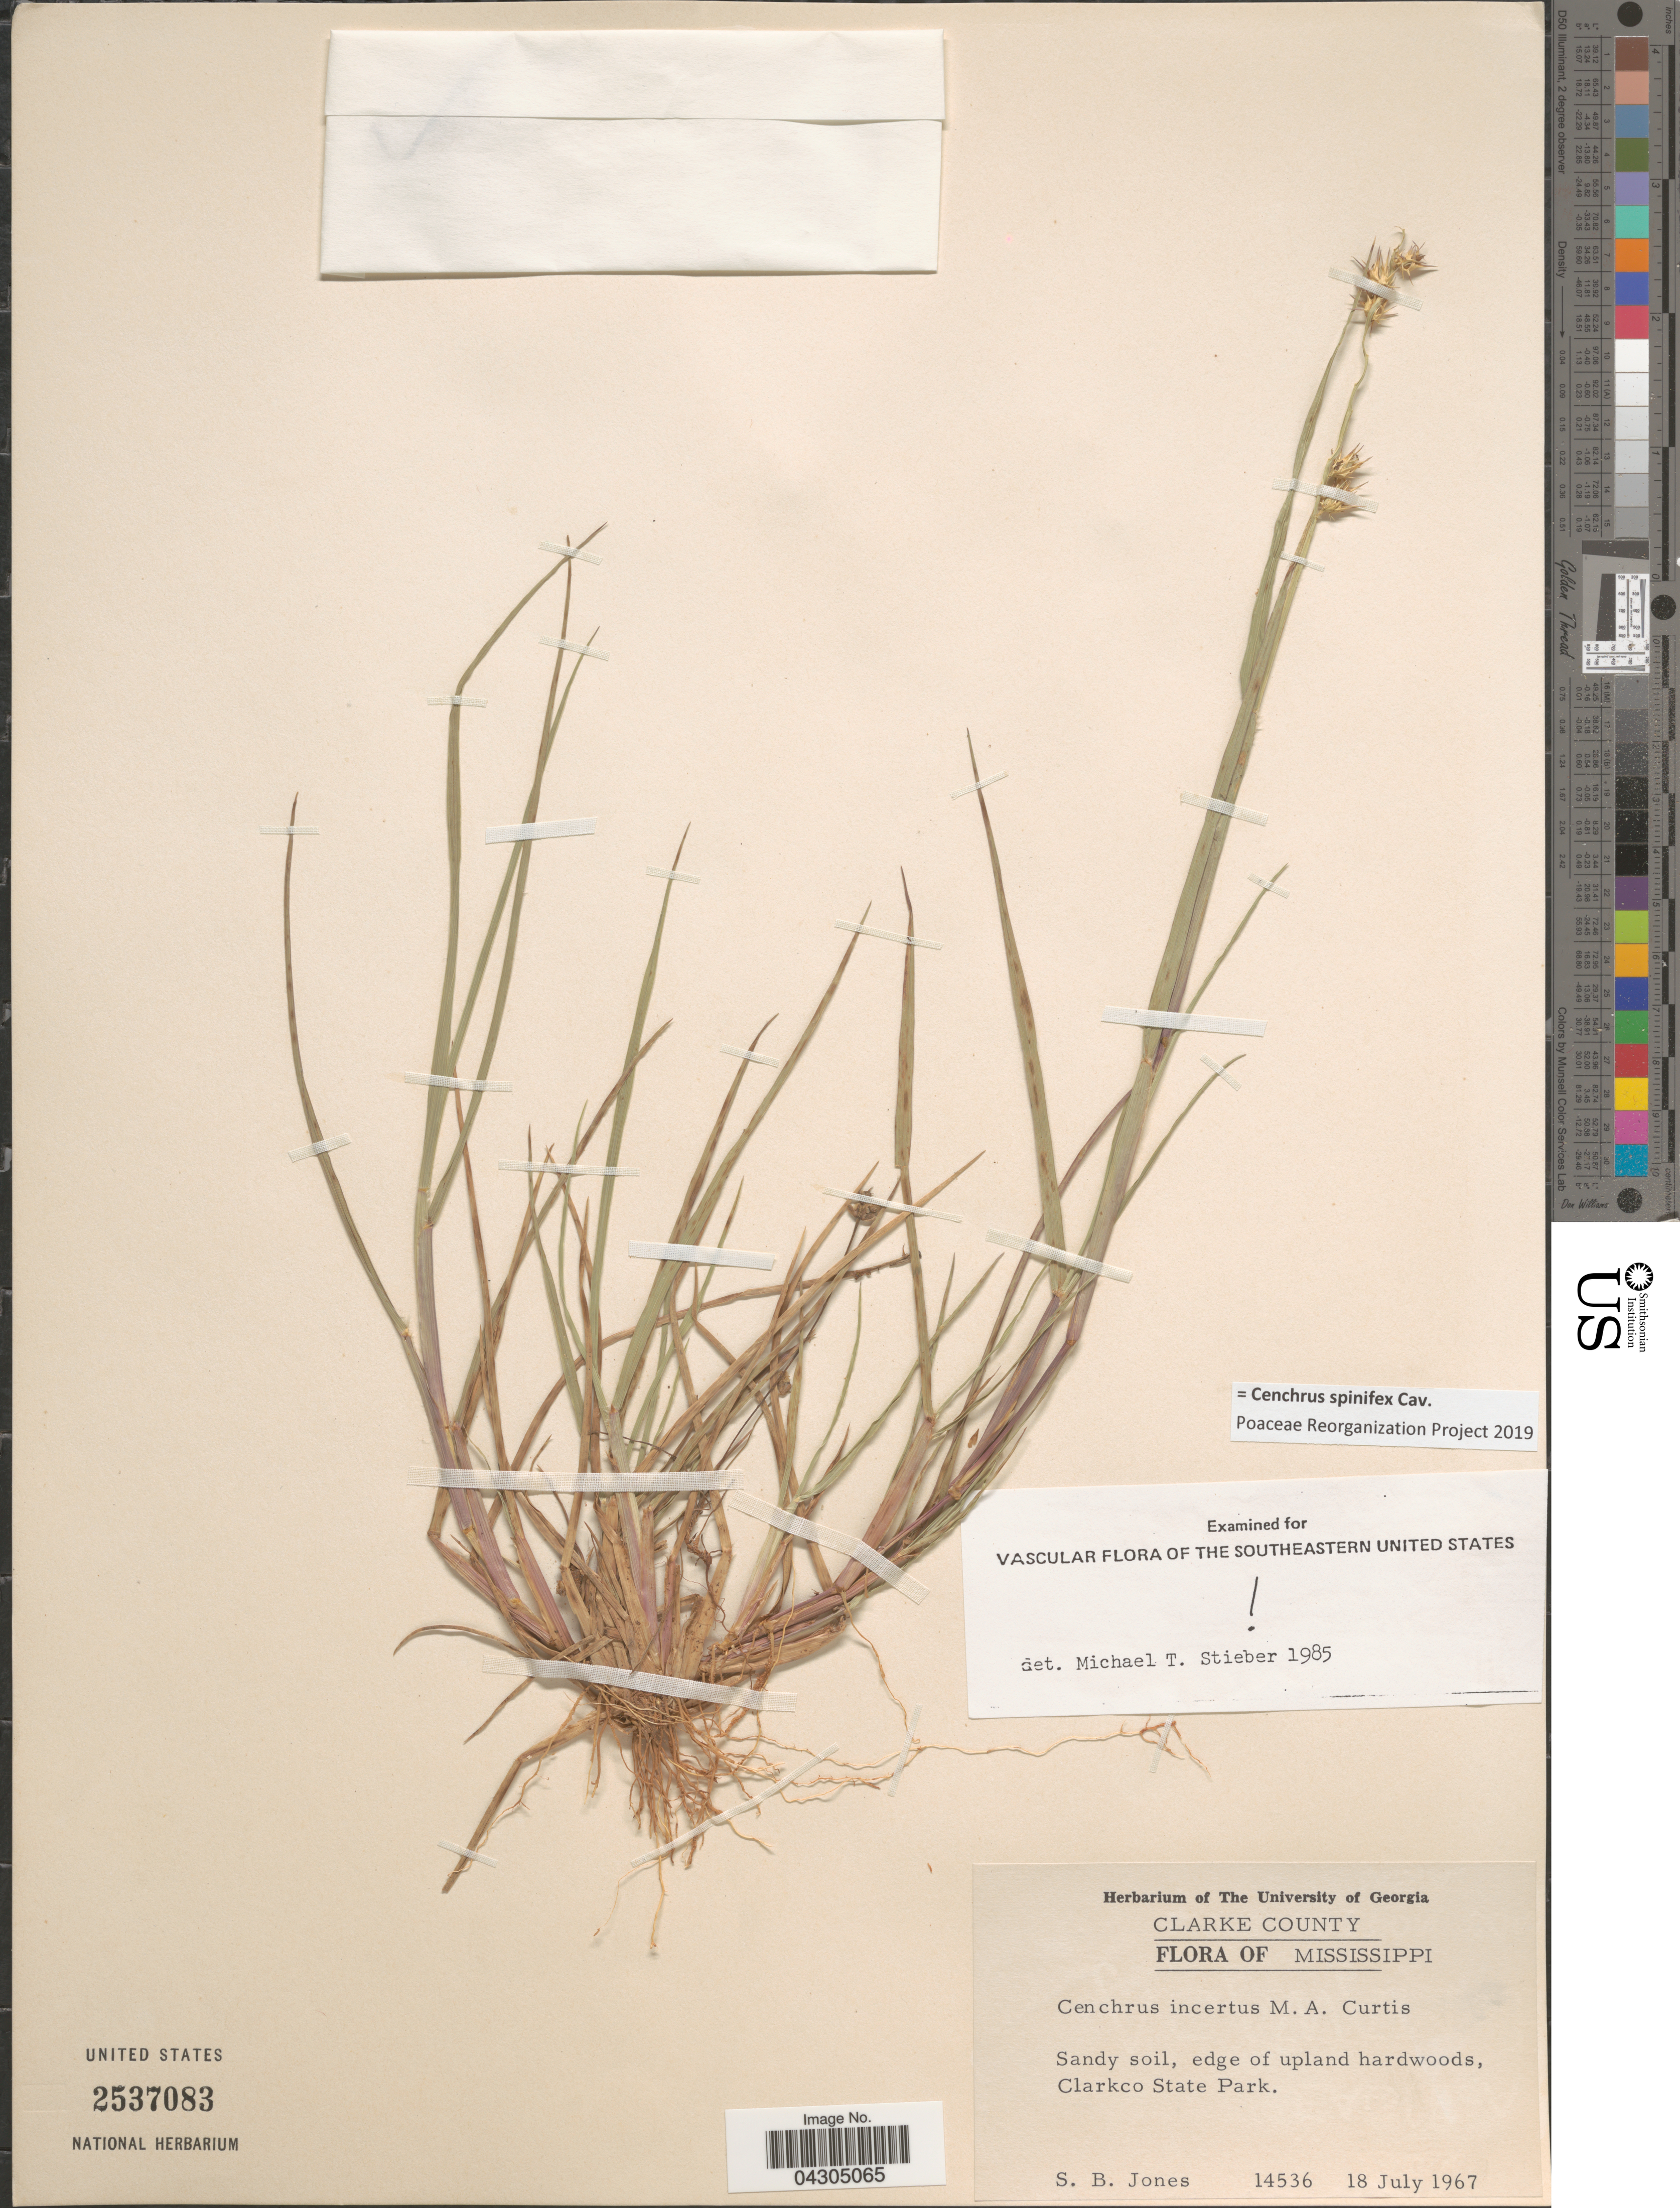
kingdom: Plantae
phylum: Tracheophyta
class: Liliopsida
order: Poales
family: Poaceae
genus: Cenchrus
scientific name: Cenchrus spinifex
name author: Cav.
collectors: S. B. Jones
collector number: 14536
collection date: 1967-07-18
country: United States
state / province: Mississippi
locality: Clarke County. Sandy soil, edge of upland hardwoods, Clarkco State Park.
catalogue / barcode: US 2537083